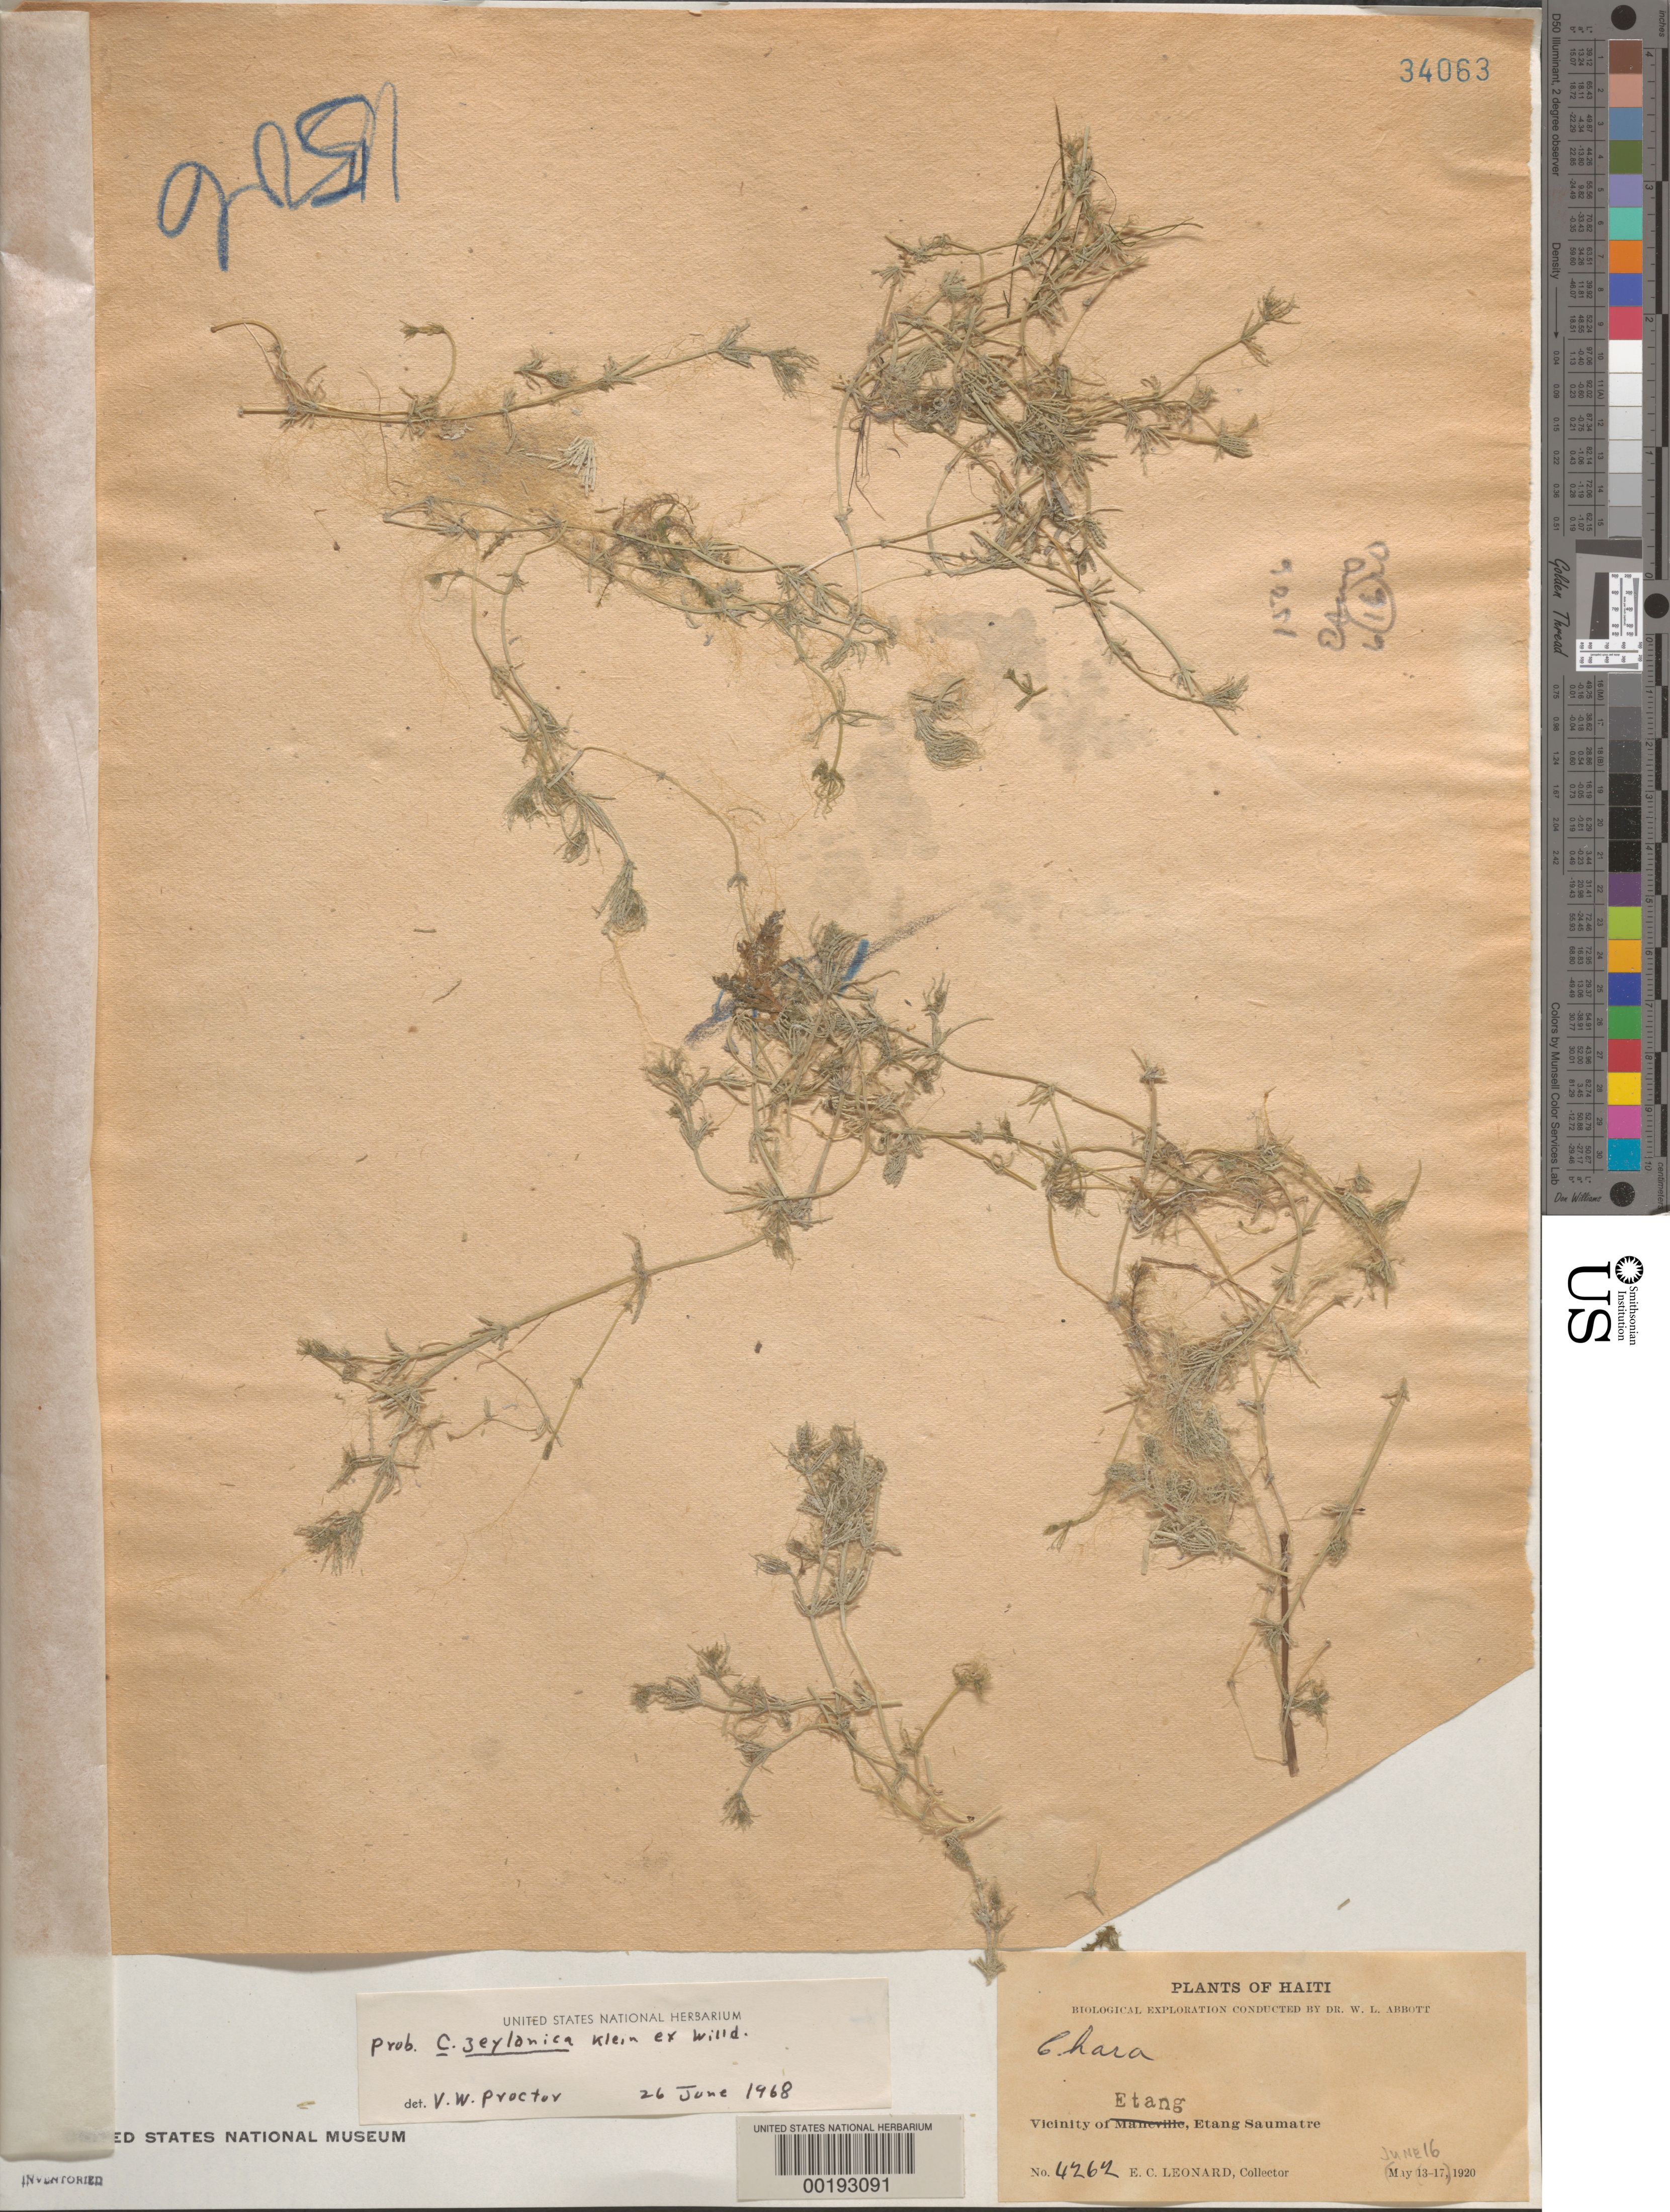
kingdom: Plantae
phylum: Charophyta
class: Charophyceae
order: Charales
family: Characeae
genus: Chara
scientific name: Chara zeylanica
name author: J.G. Klein ex Willd.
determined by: Proctor, V. W.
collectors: E. C. Leonard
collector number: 4262 & 1506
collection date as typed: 16 Jun 1920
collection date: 1920-06-16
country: Haiti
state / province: Ouest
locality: Etang area, etang saumatre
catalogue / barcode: US 34063